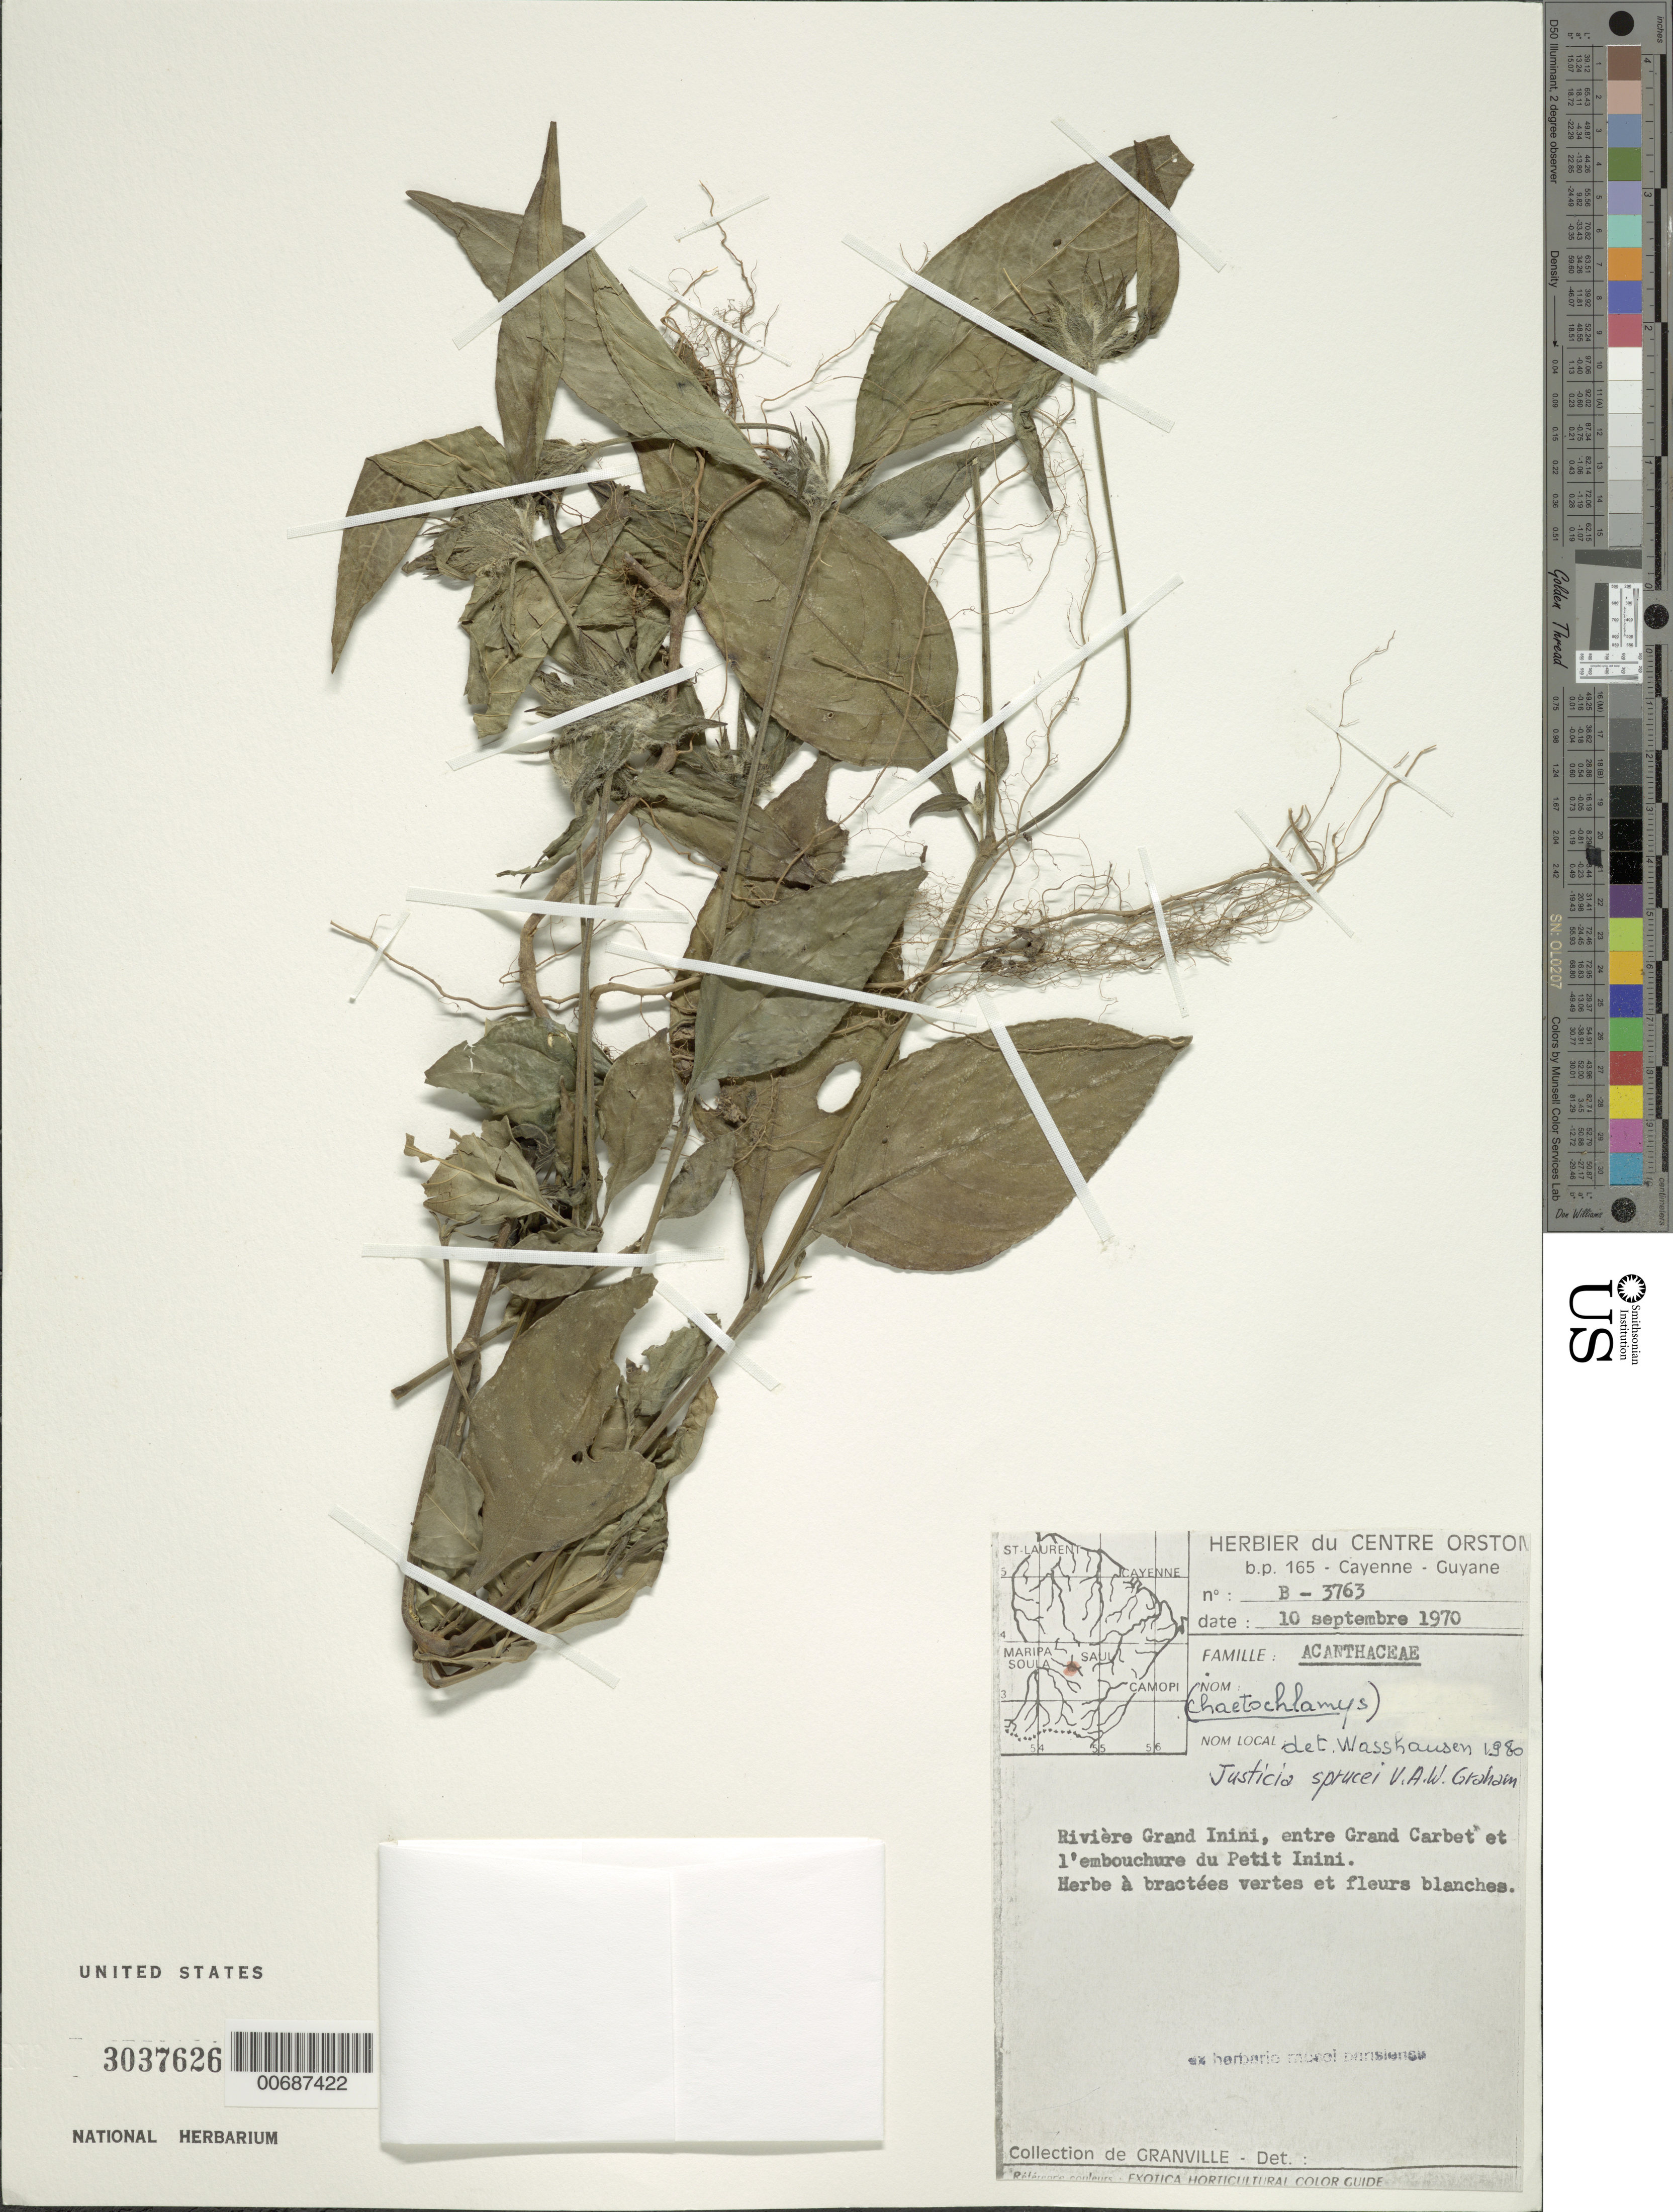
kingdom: Plantae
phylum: Tracheophyta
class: Magnoliopsida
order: Lamiales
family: Acanthaceae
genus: Justicia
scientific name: Justicia sprucei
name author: V.A.W. Graham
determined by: Wasshausen, Dieter C., (BOT), Smithsonian Institution - National Museum of Natural History (UNITED STATES)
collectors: J.-J. de Granville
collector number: B 3763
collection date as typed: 10-Sep-70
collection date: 1970-09-10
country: French Guiana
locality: Rivière Grand Inini, entre Grand Carbet et l'embouchure du Petite Inini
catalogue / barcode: US 3037626